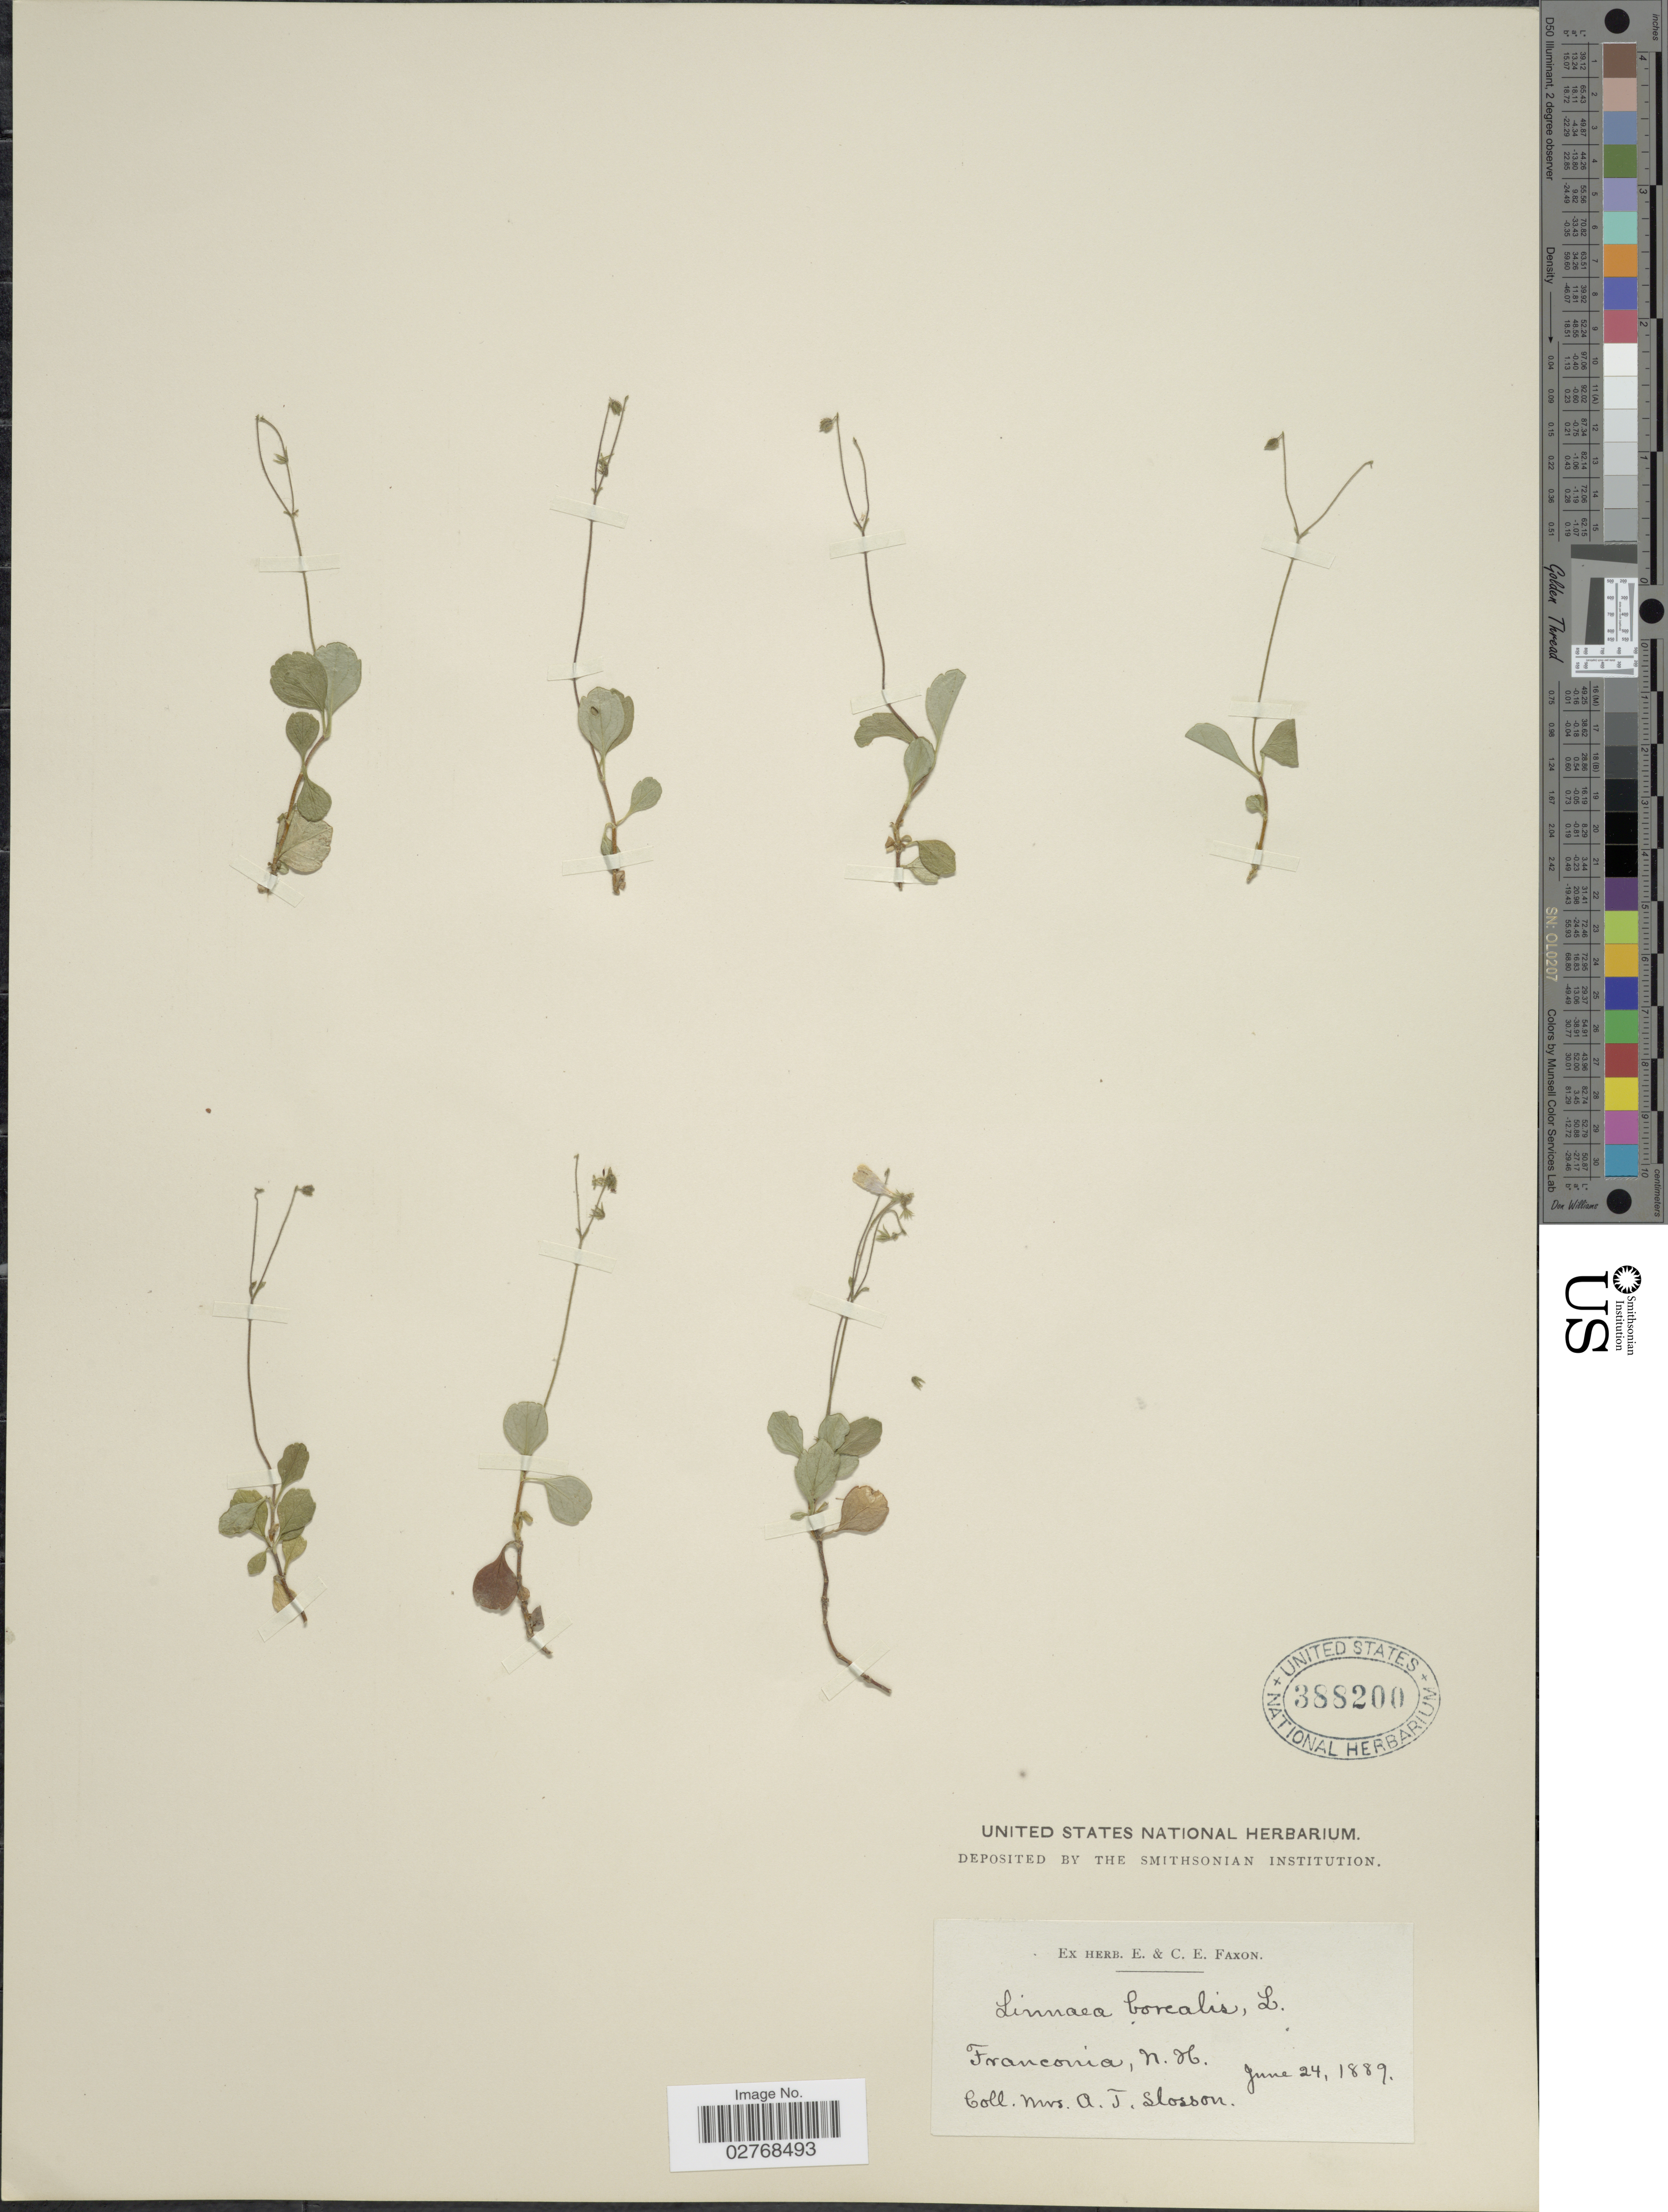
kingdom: Plantae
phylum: Tracheophyta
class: Magnoliopsida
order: Dipsacales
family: Caprifoliaceae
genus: Linnaea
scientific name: Linnaea borealis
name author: L.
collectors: A. Slosson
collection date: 1889-06-24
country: United States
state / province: New Hampshire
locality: Franconia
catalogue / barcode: US 388200